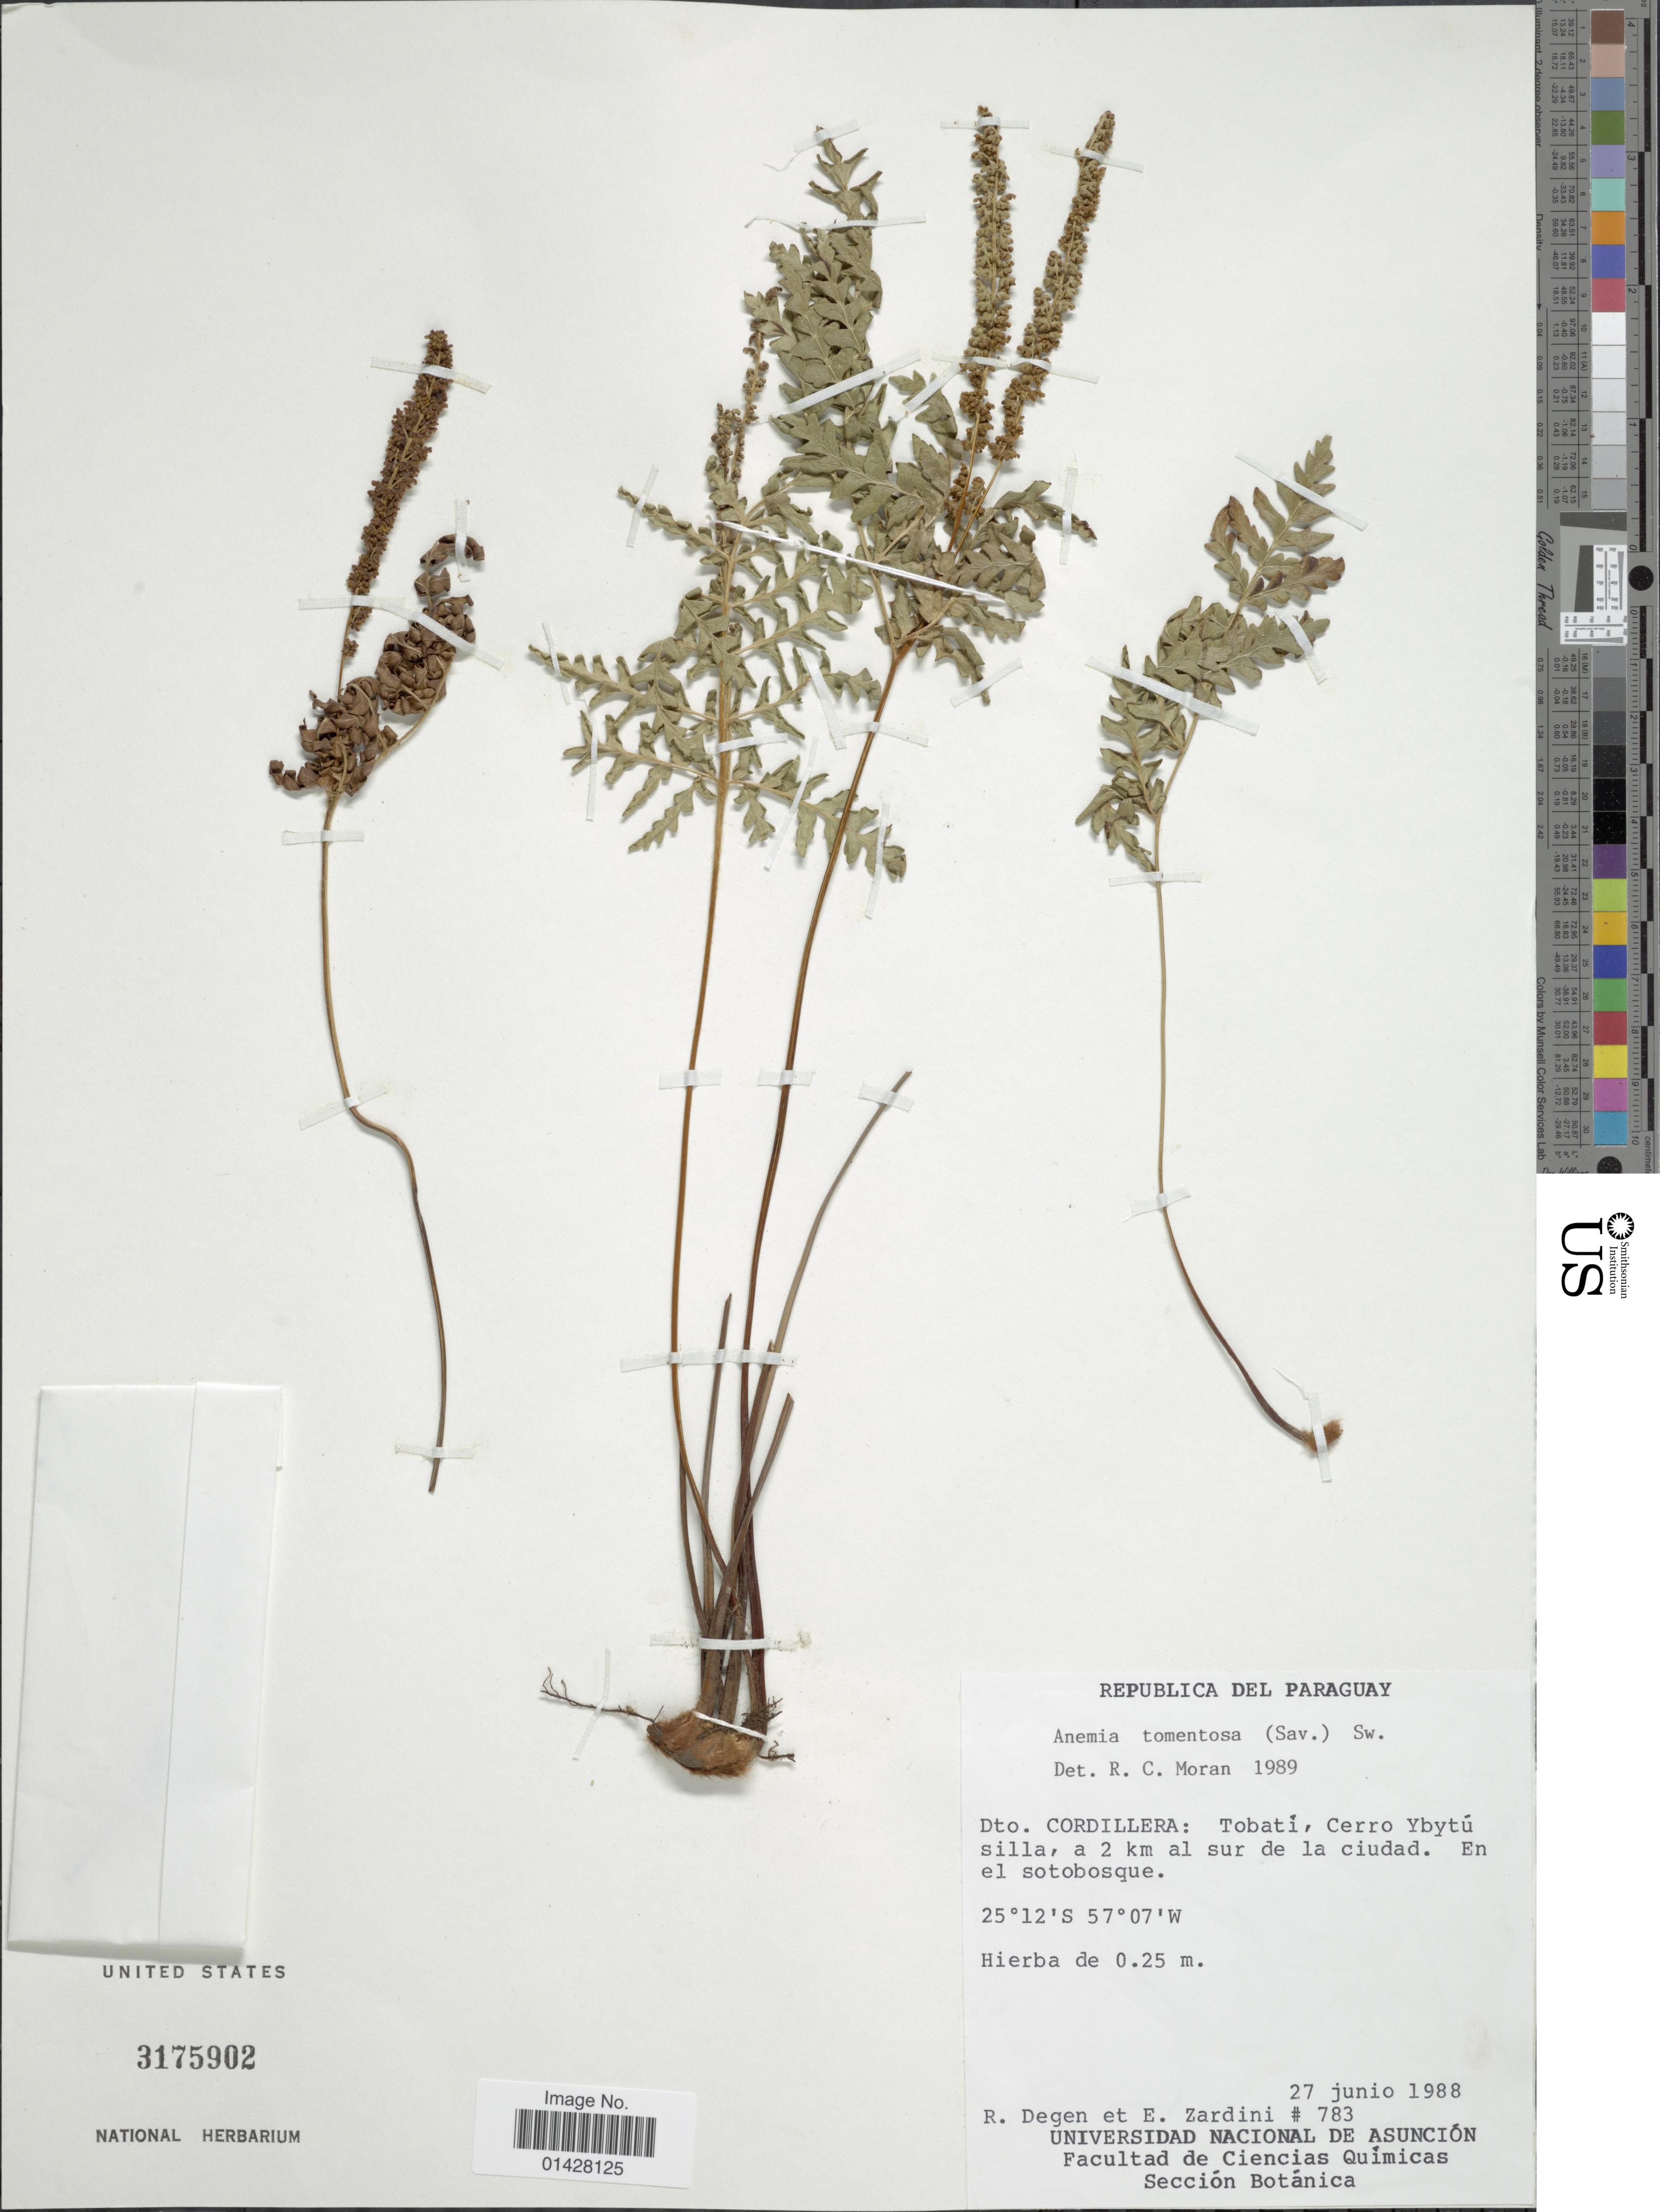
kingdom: Plantae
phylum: Tracheophyta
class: Polypodiopsida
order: Schizaeales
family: Anemiaceae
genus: Anemia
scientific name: Anemia tomentosa var. tomentosa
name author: (Sav.) Sw.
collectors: R. Degen & E. M. Zardini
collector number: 783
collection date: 1988-06-27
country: Paraguay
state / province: Cordillera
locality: Republica del Paraguay. Dto. Cordillera: Tobatí, Cerro Ybytú silla, a 2 km al sur de la ciudad. En el sotobosque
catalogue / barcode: US 3175902